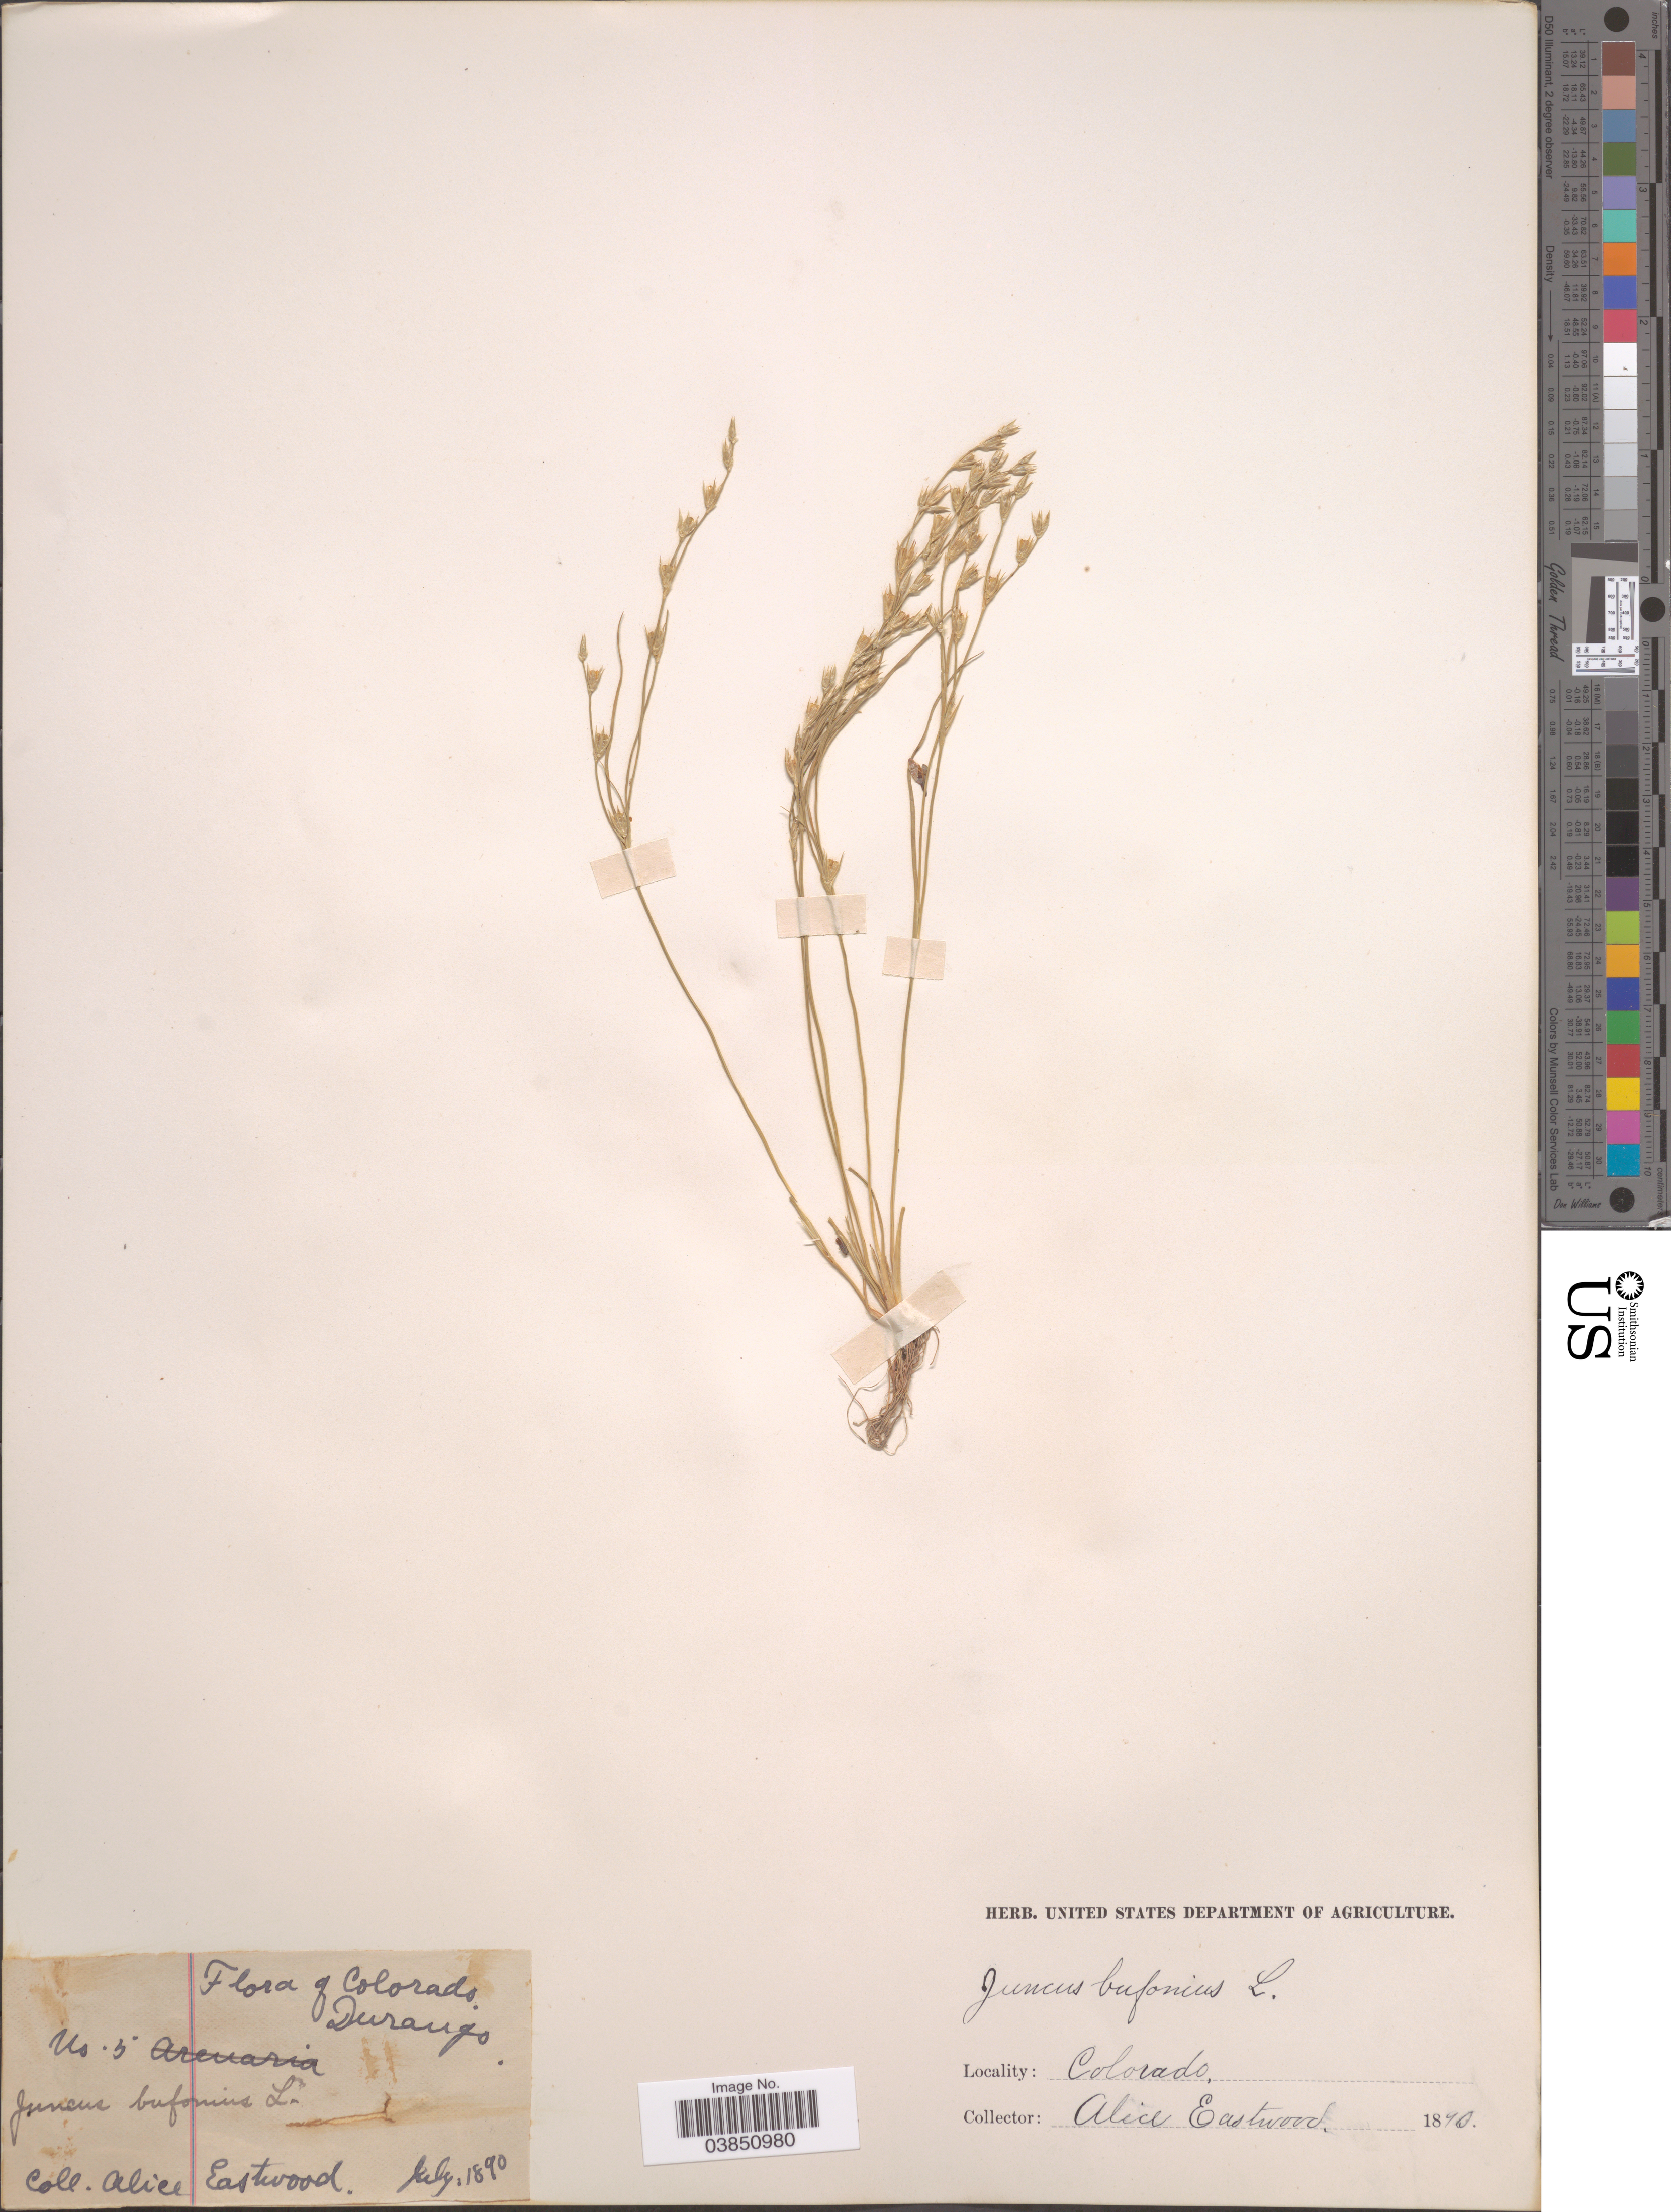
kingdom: Plantae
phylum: Tracheophyta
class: Liliopsida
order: Poales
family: Juncaceae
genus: Juncus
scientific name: Juncus bufonius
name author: L.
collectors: A. Eastwood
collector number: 5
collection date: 1890-07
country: United States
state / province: Colorado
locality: Durango.